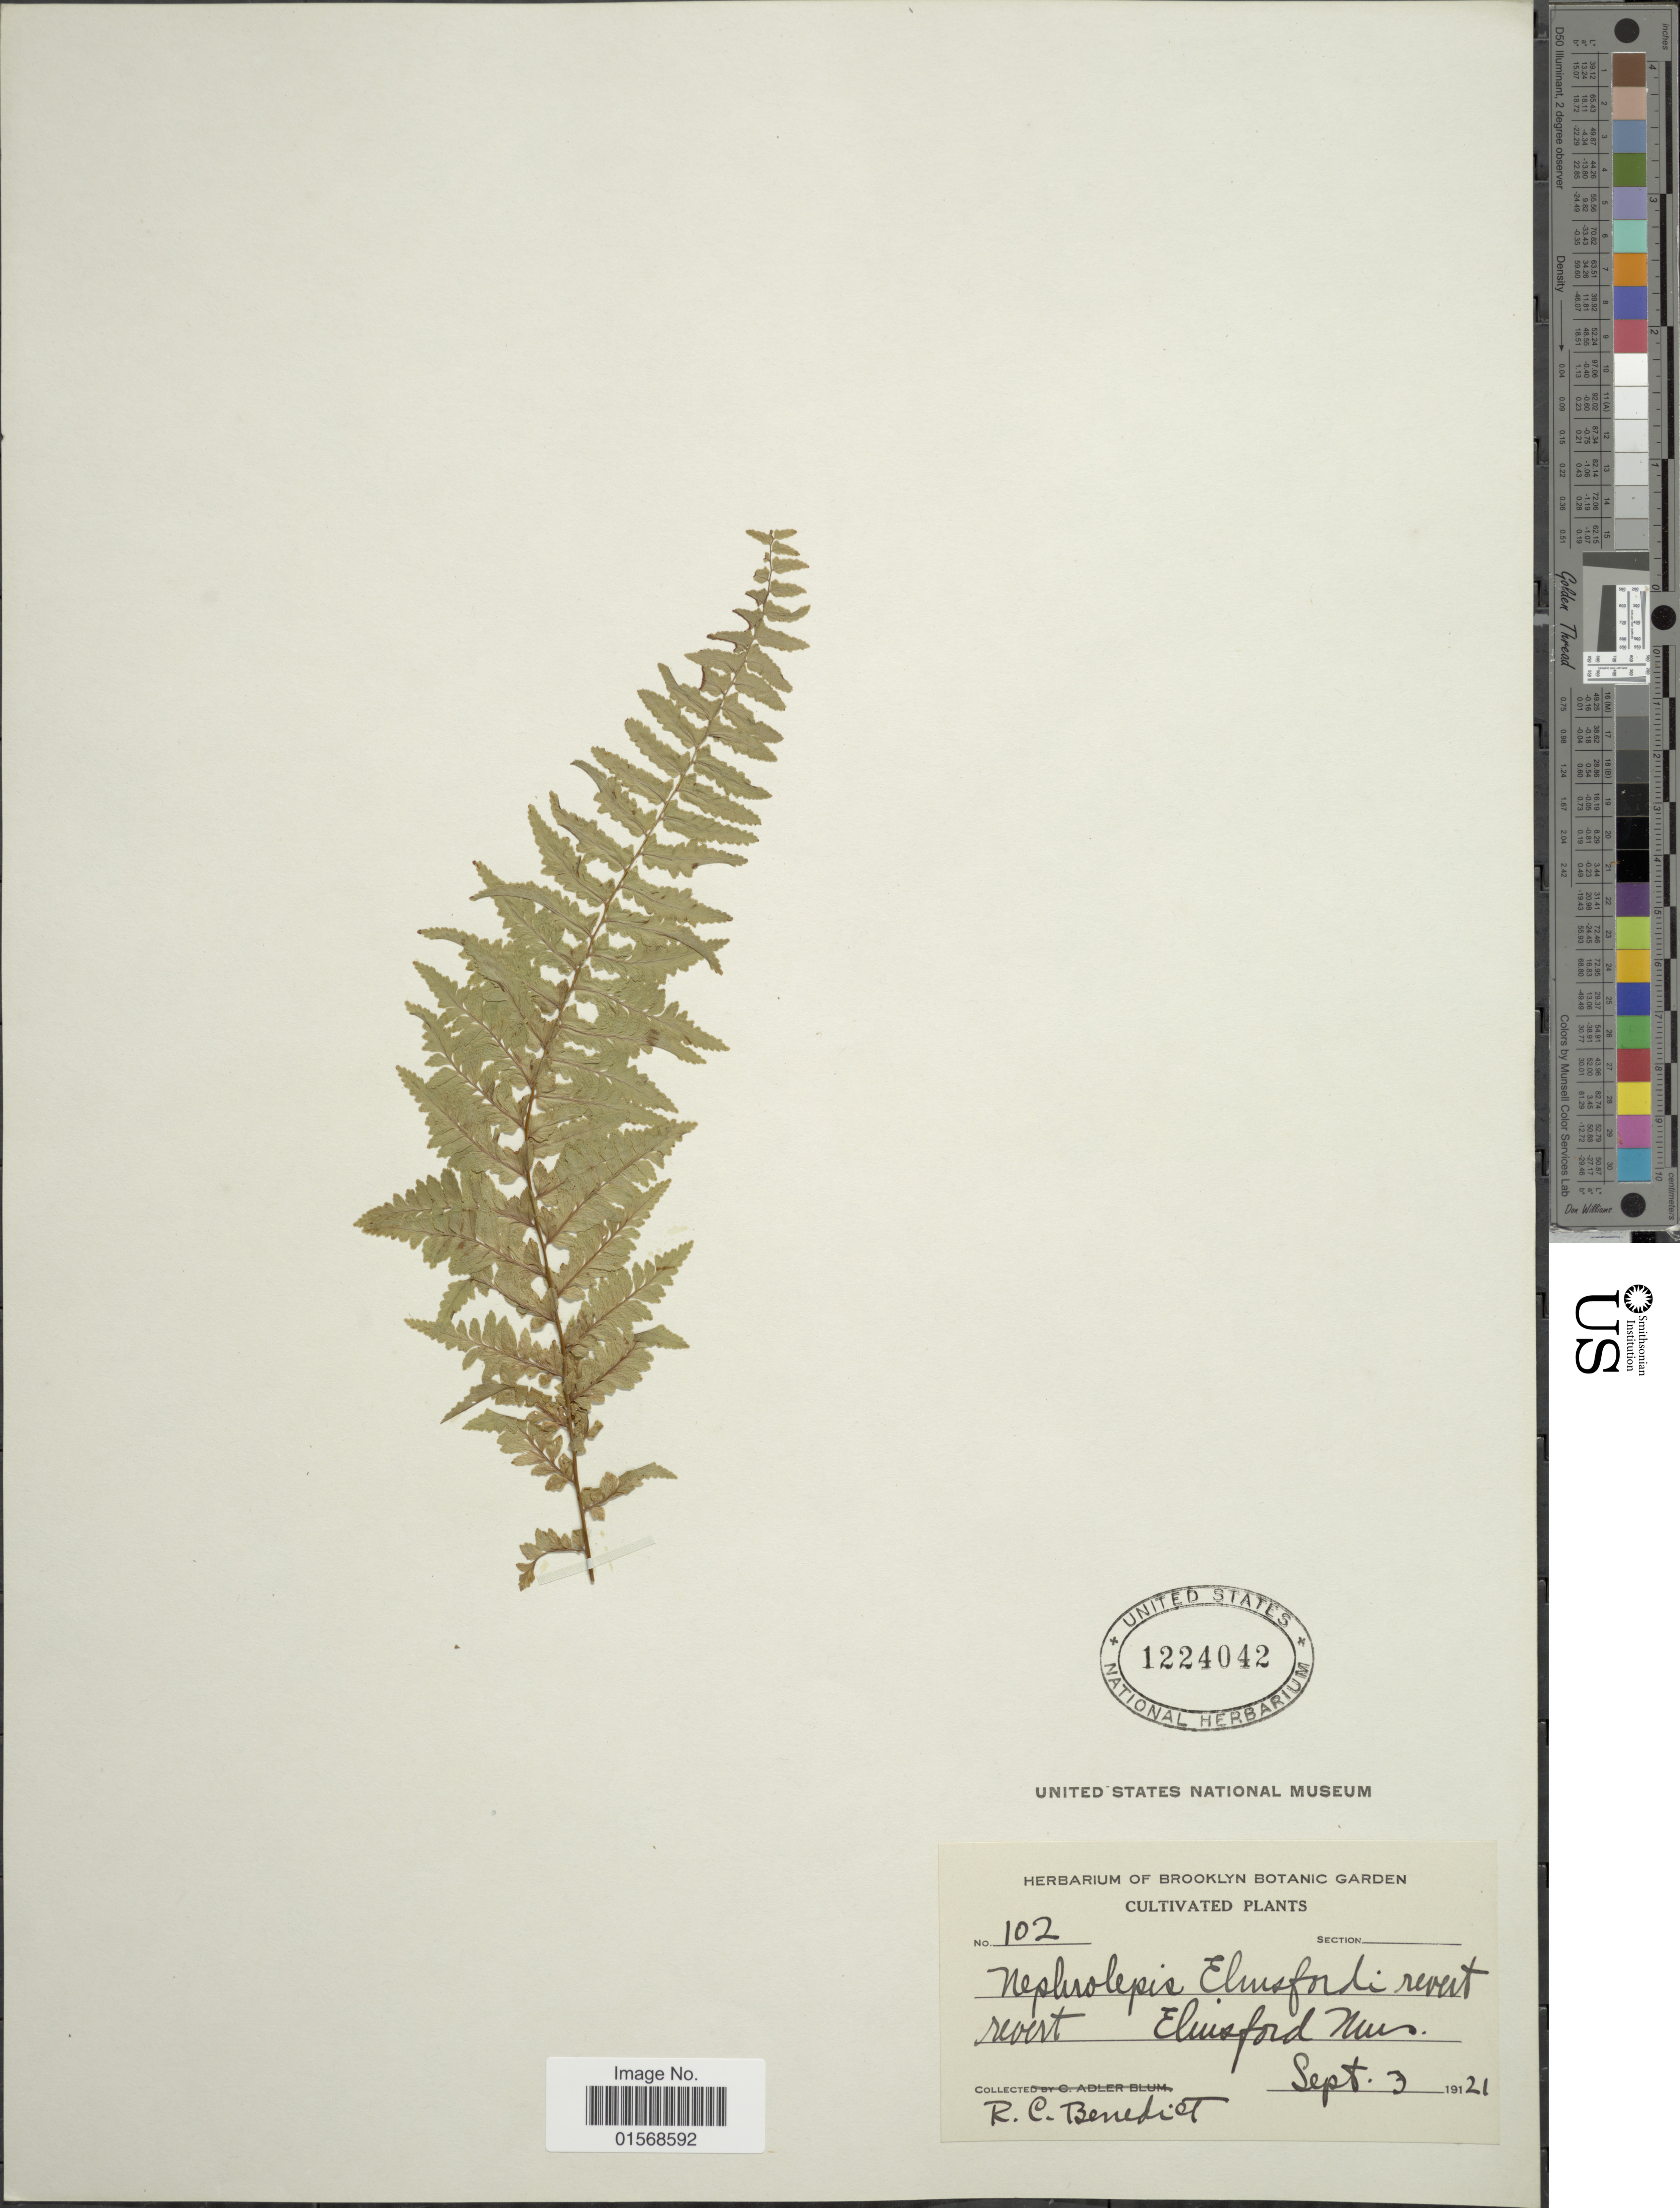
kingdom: Plantae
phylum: Tracheophyta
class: Polypodiopsida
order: Polypodiales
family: Nephrolepidaceae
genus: Nephrolepis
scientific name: Nephrolepis 'Elmford'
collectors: R. C. Benedict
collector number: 102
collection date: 1921-09-03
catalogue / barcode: US 1224042